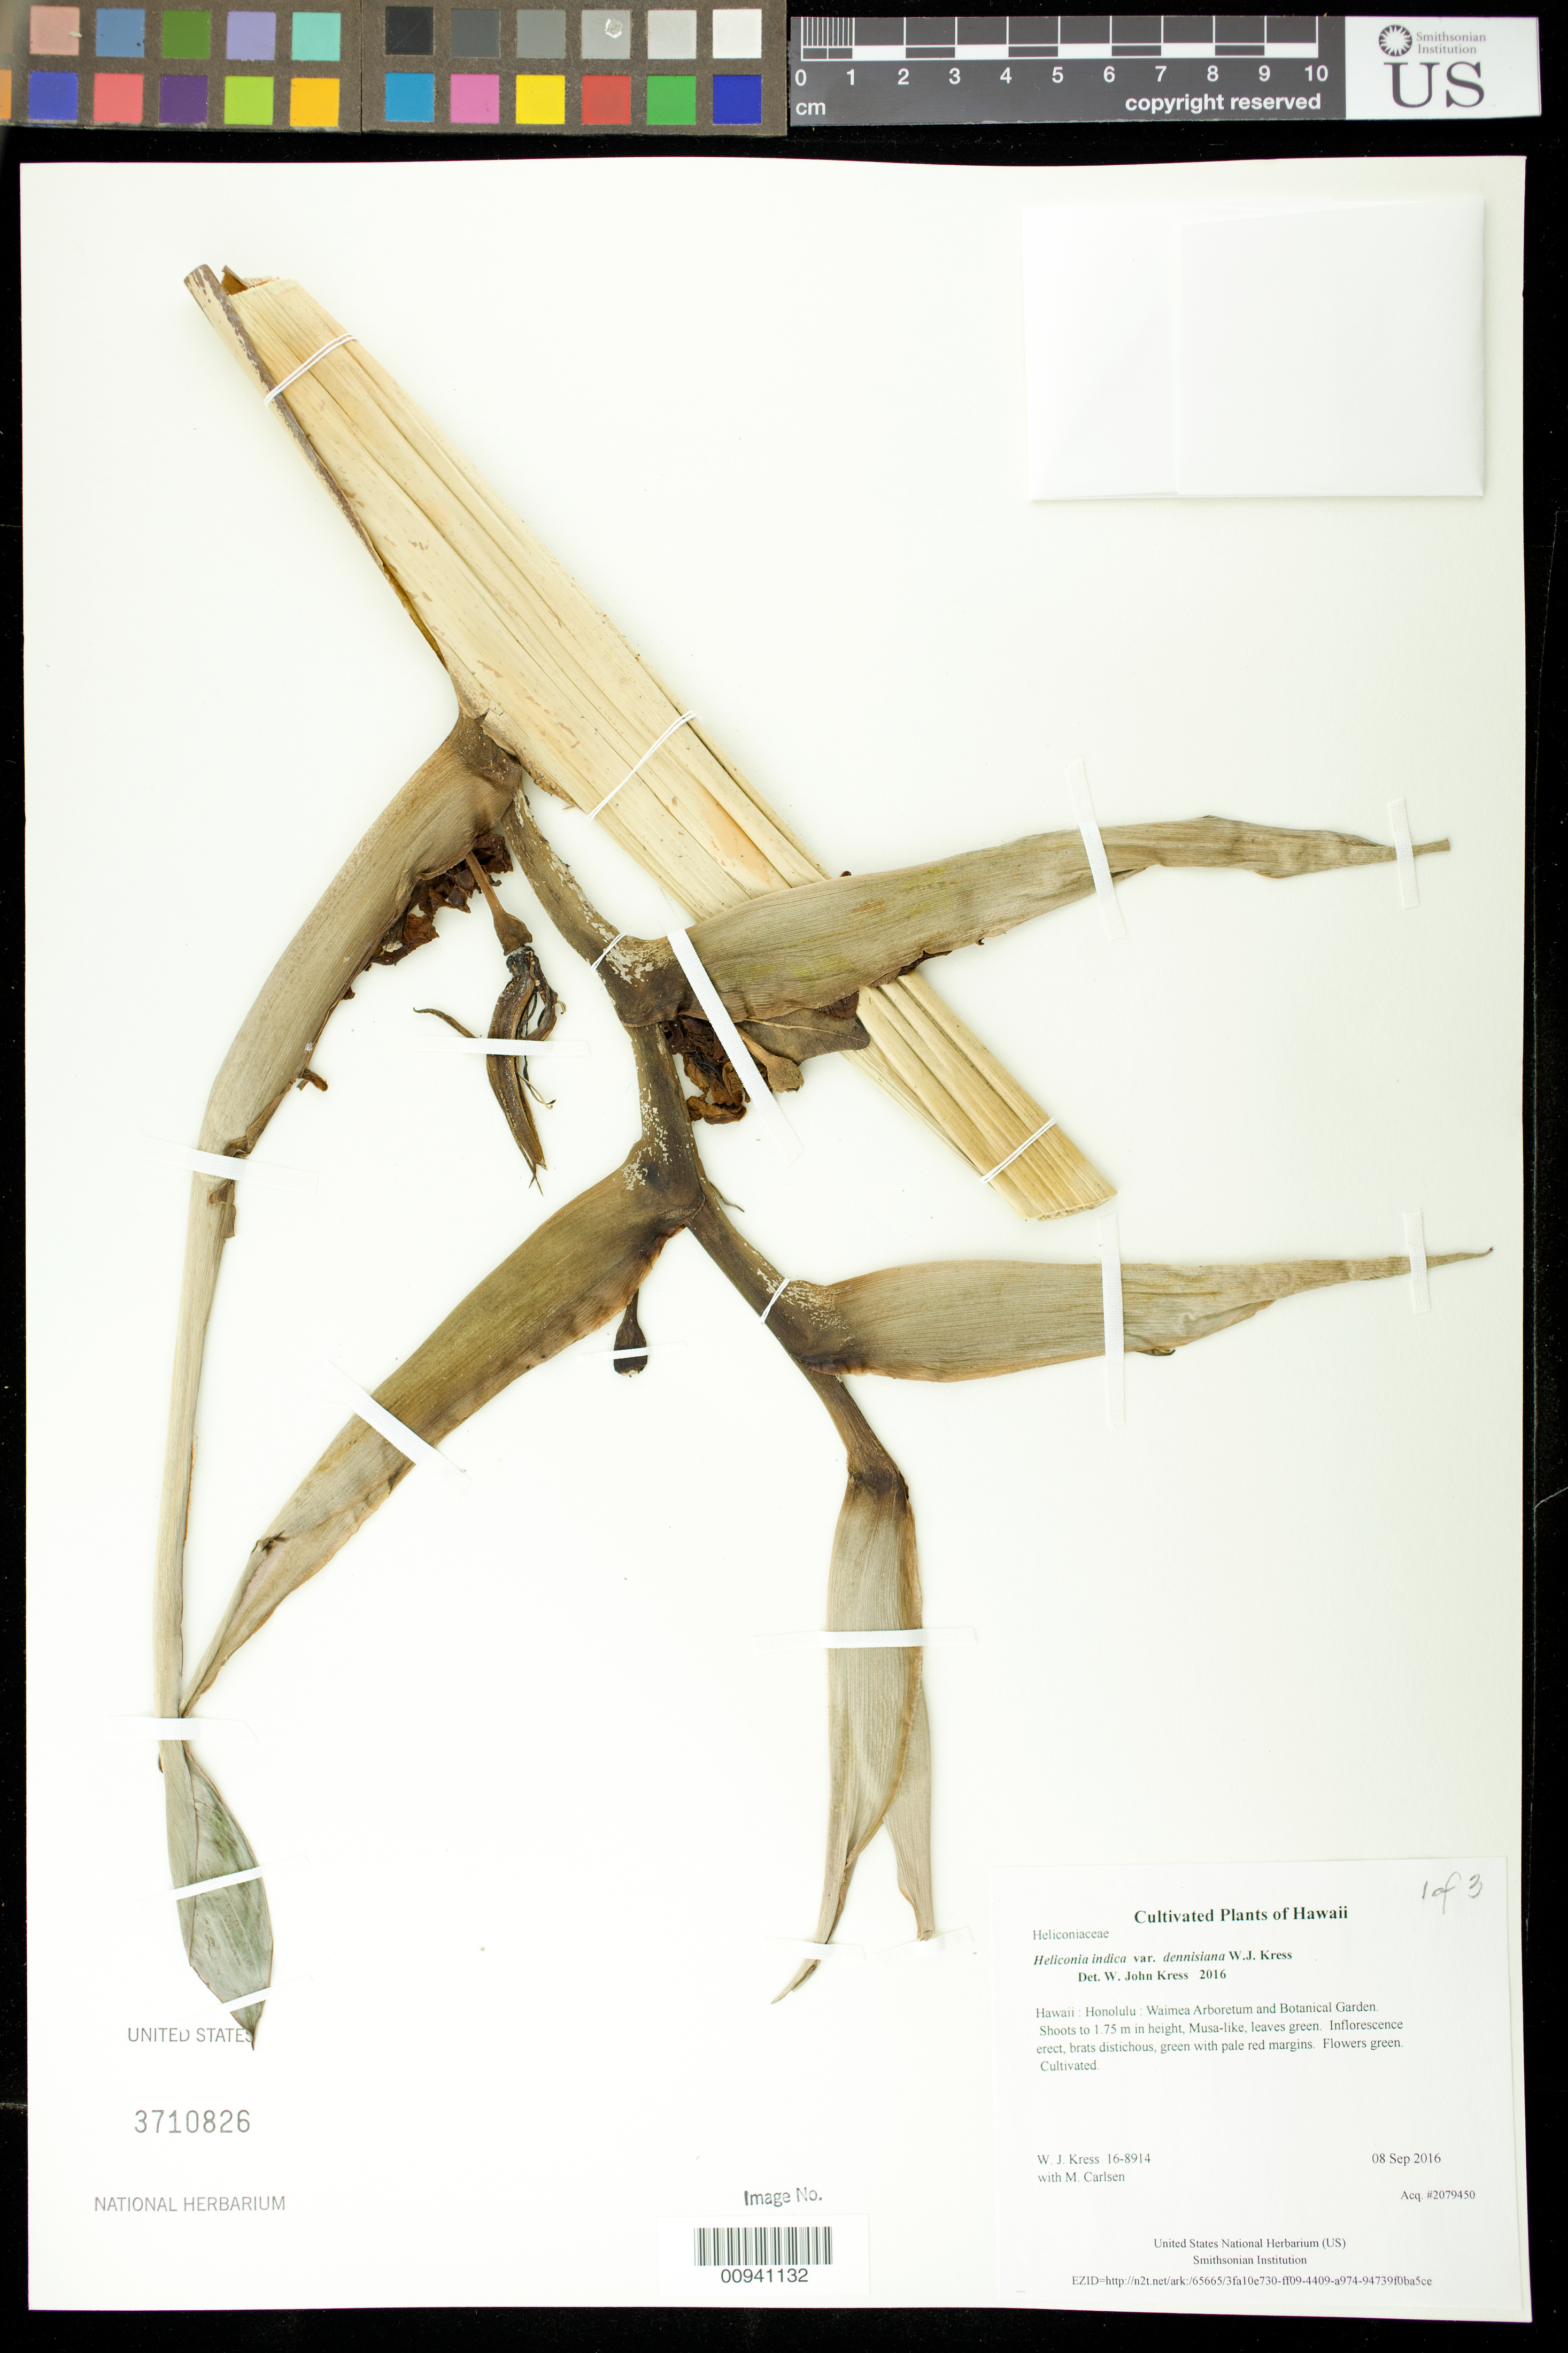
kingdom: Plantae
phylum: Tracheophyta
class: Liliopsida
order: Zingiberales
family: Heliconiaceae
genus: Heliconia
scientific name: Heliconia indica var. dennisiana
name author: W.J. Kress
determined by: Kress, W. J., (US), Smithsonian Institution - National Museum of Natural History (UNITED STATES)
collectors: W. J. Kress & M. M. Carlsen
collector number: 16-8914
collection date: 2016-09-08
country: United States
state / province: Hawaii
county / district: Honolulu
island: Oahu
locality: Waimea Arboretum and Botanical Garden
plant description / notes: Frozen tissue stored in Biorepository at AG5NO00; dried tissue stored at AG5NN99.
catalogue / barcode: US 3710826